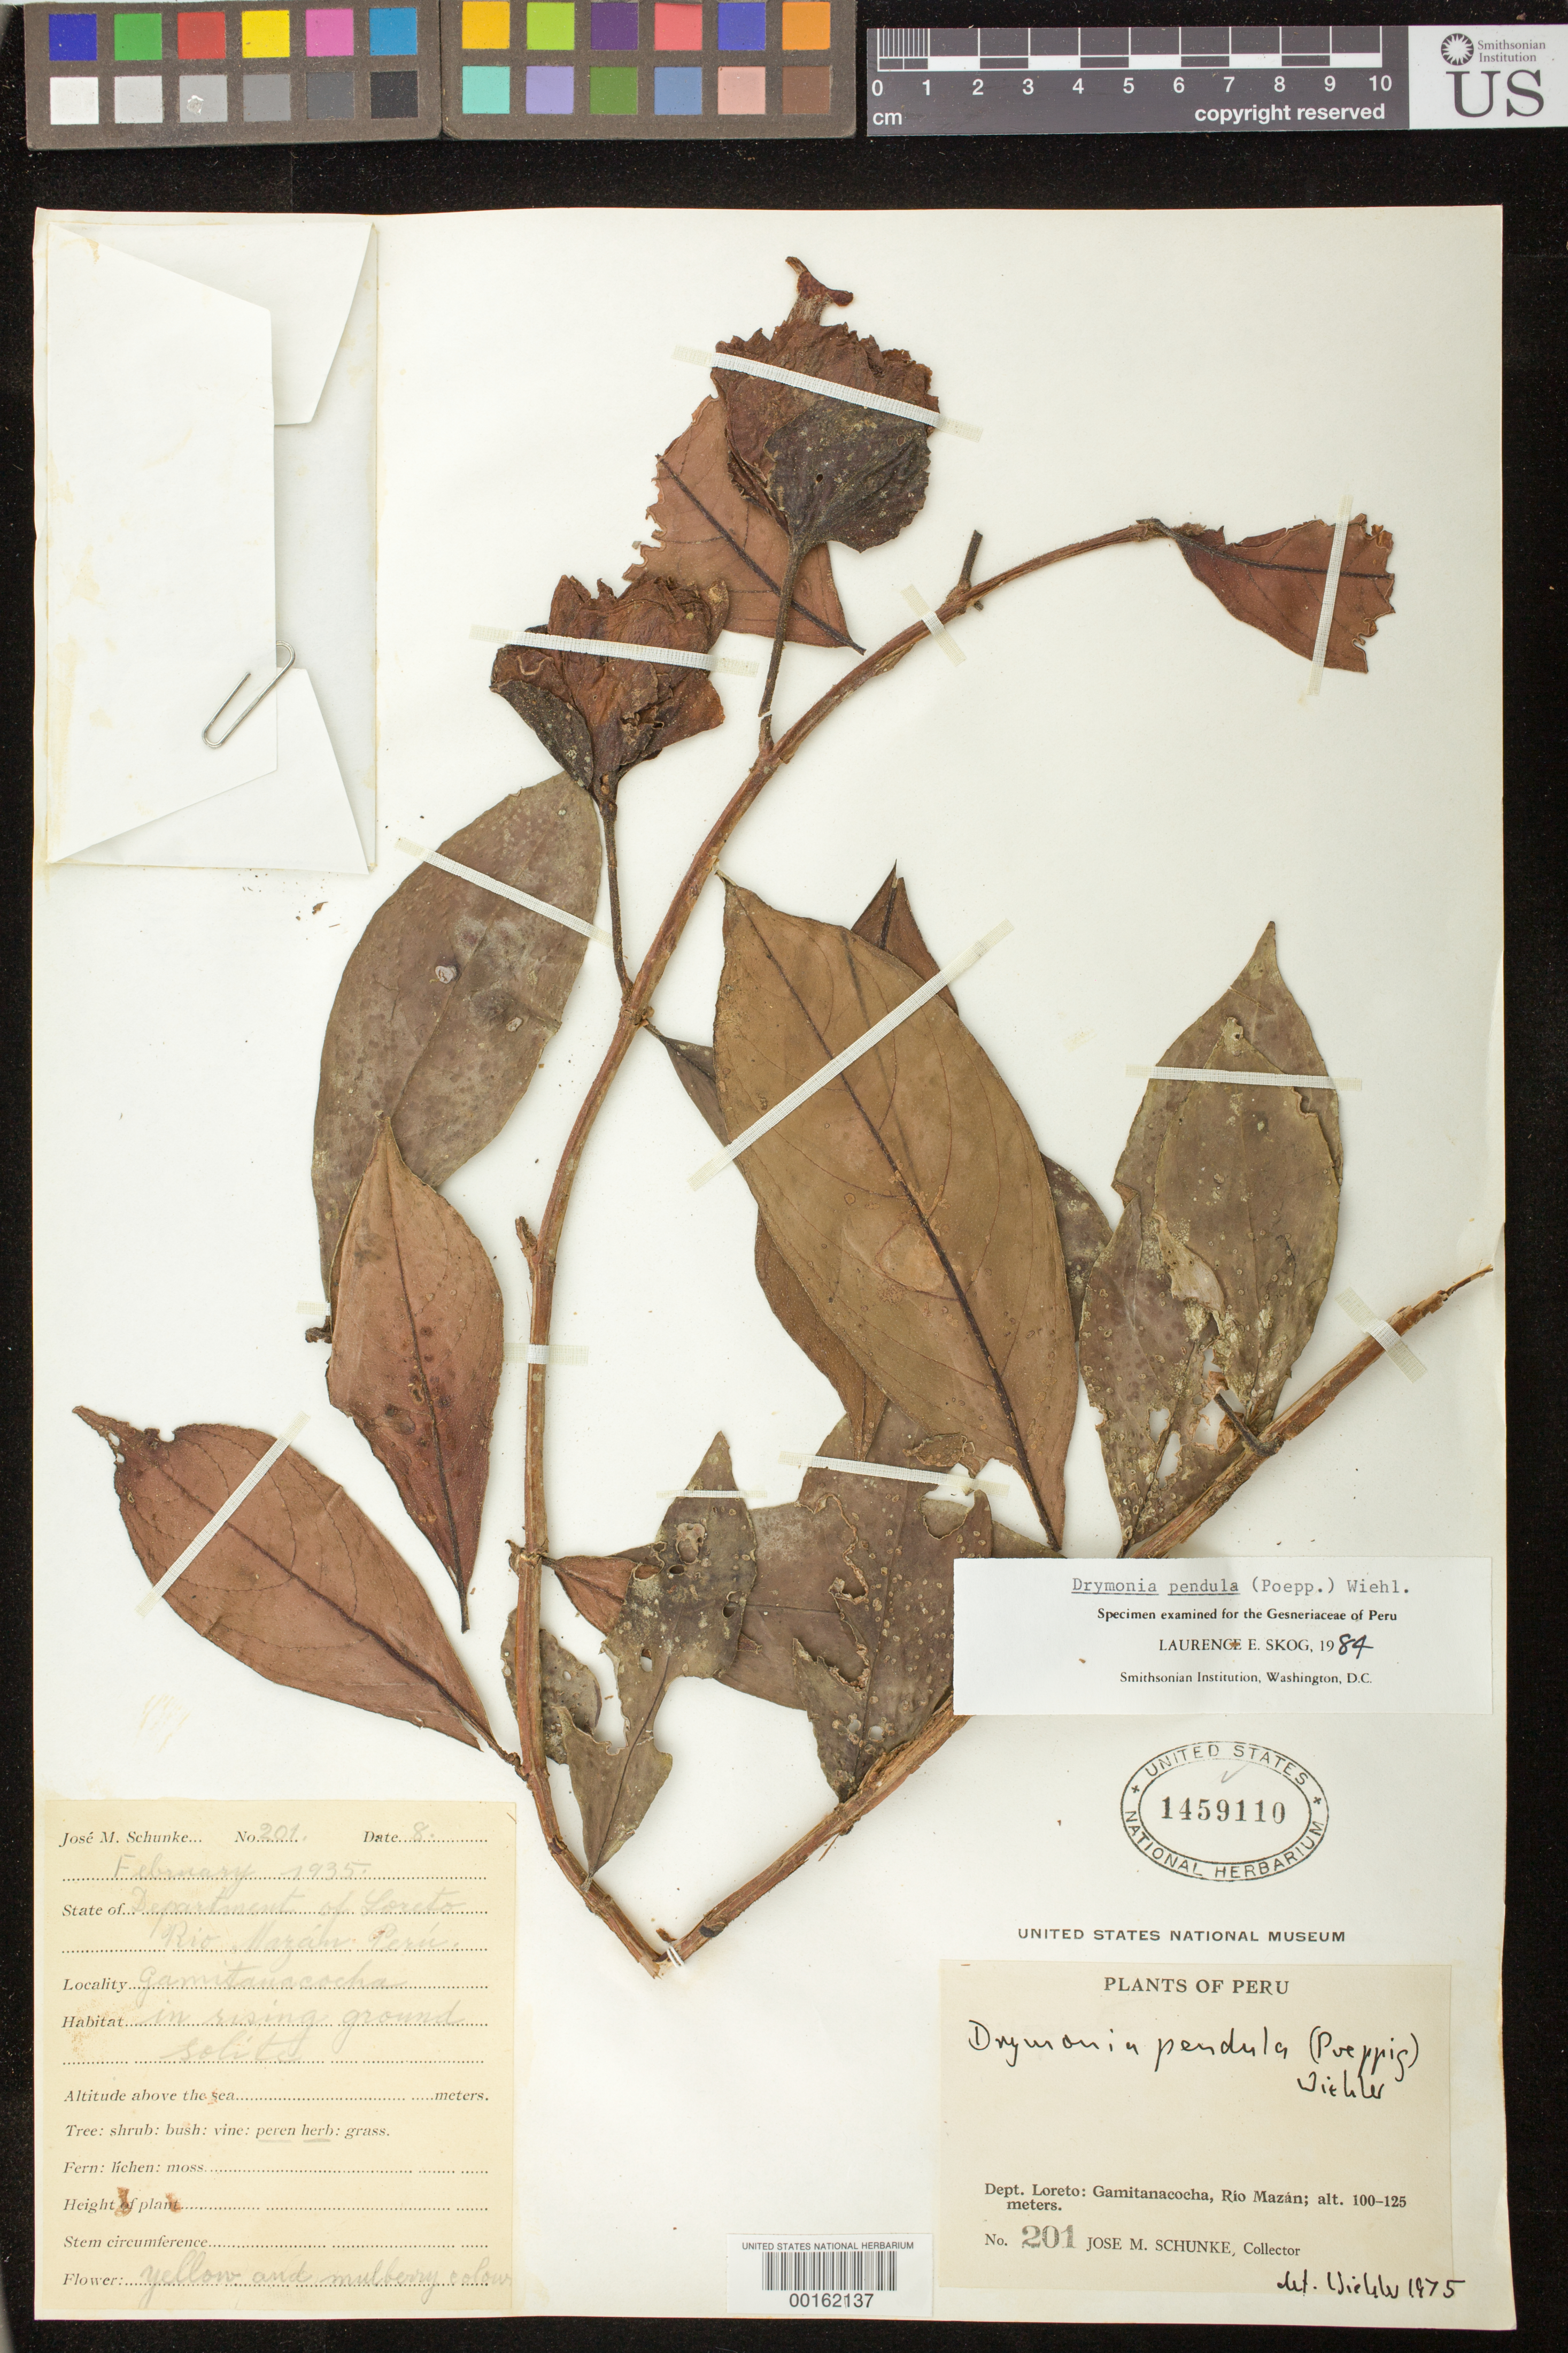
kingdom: Plantae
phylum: Tracheophyta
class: Magnoliopsida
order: Lamiales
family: Gesneriaceae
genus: Drymonia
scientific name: Drymonia coccinea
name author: (Aubl.) Wiehler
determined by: Skog, Laurence E.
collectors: J. M. Schunke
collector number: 201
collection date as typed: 08 Feb 1935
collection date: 1935-02-08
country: Peru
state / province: Loreto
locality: Gamitanacocha, Río Mazán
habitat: Rising ground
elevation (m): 100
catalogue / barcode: US 1459110